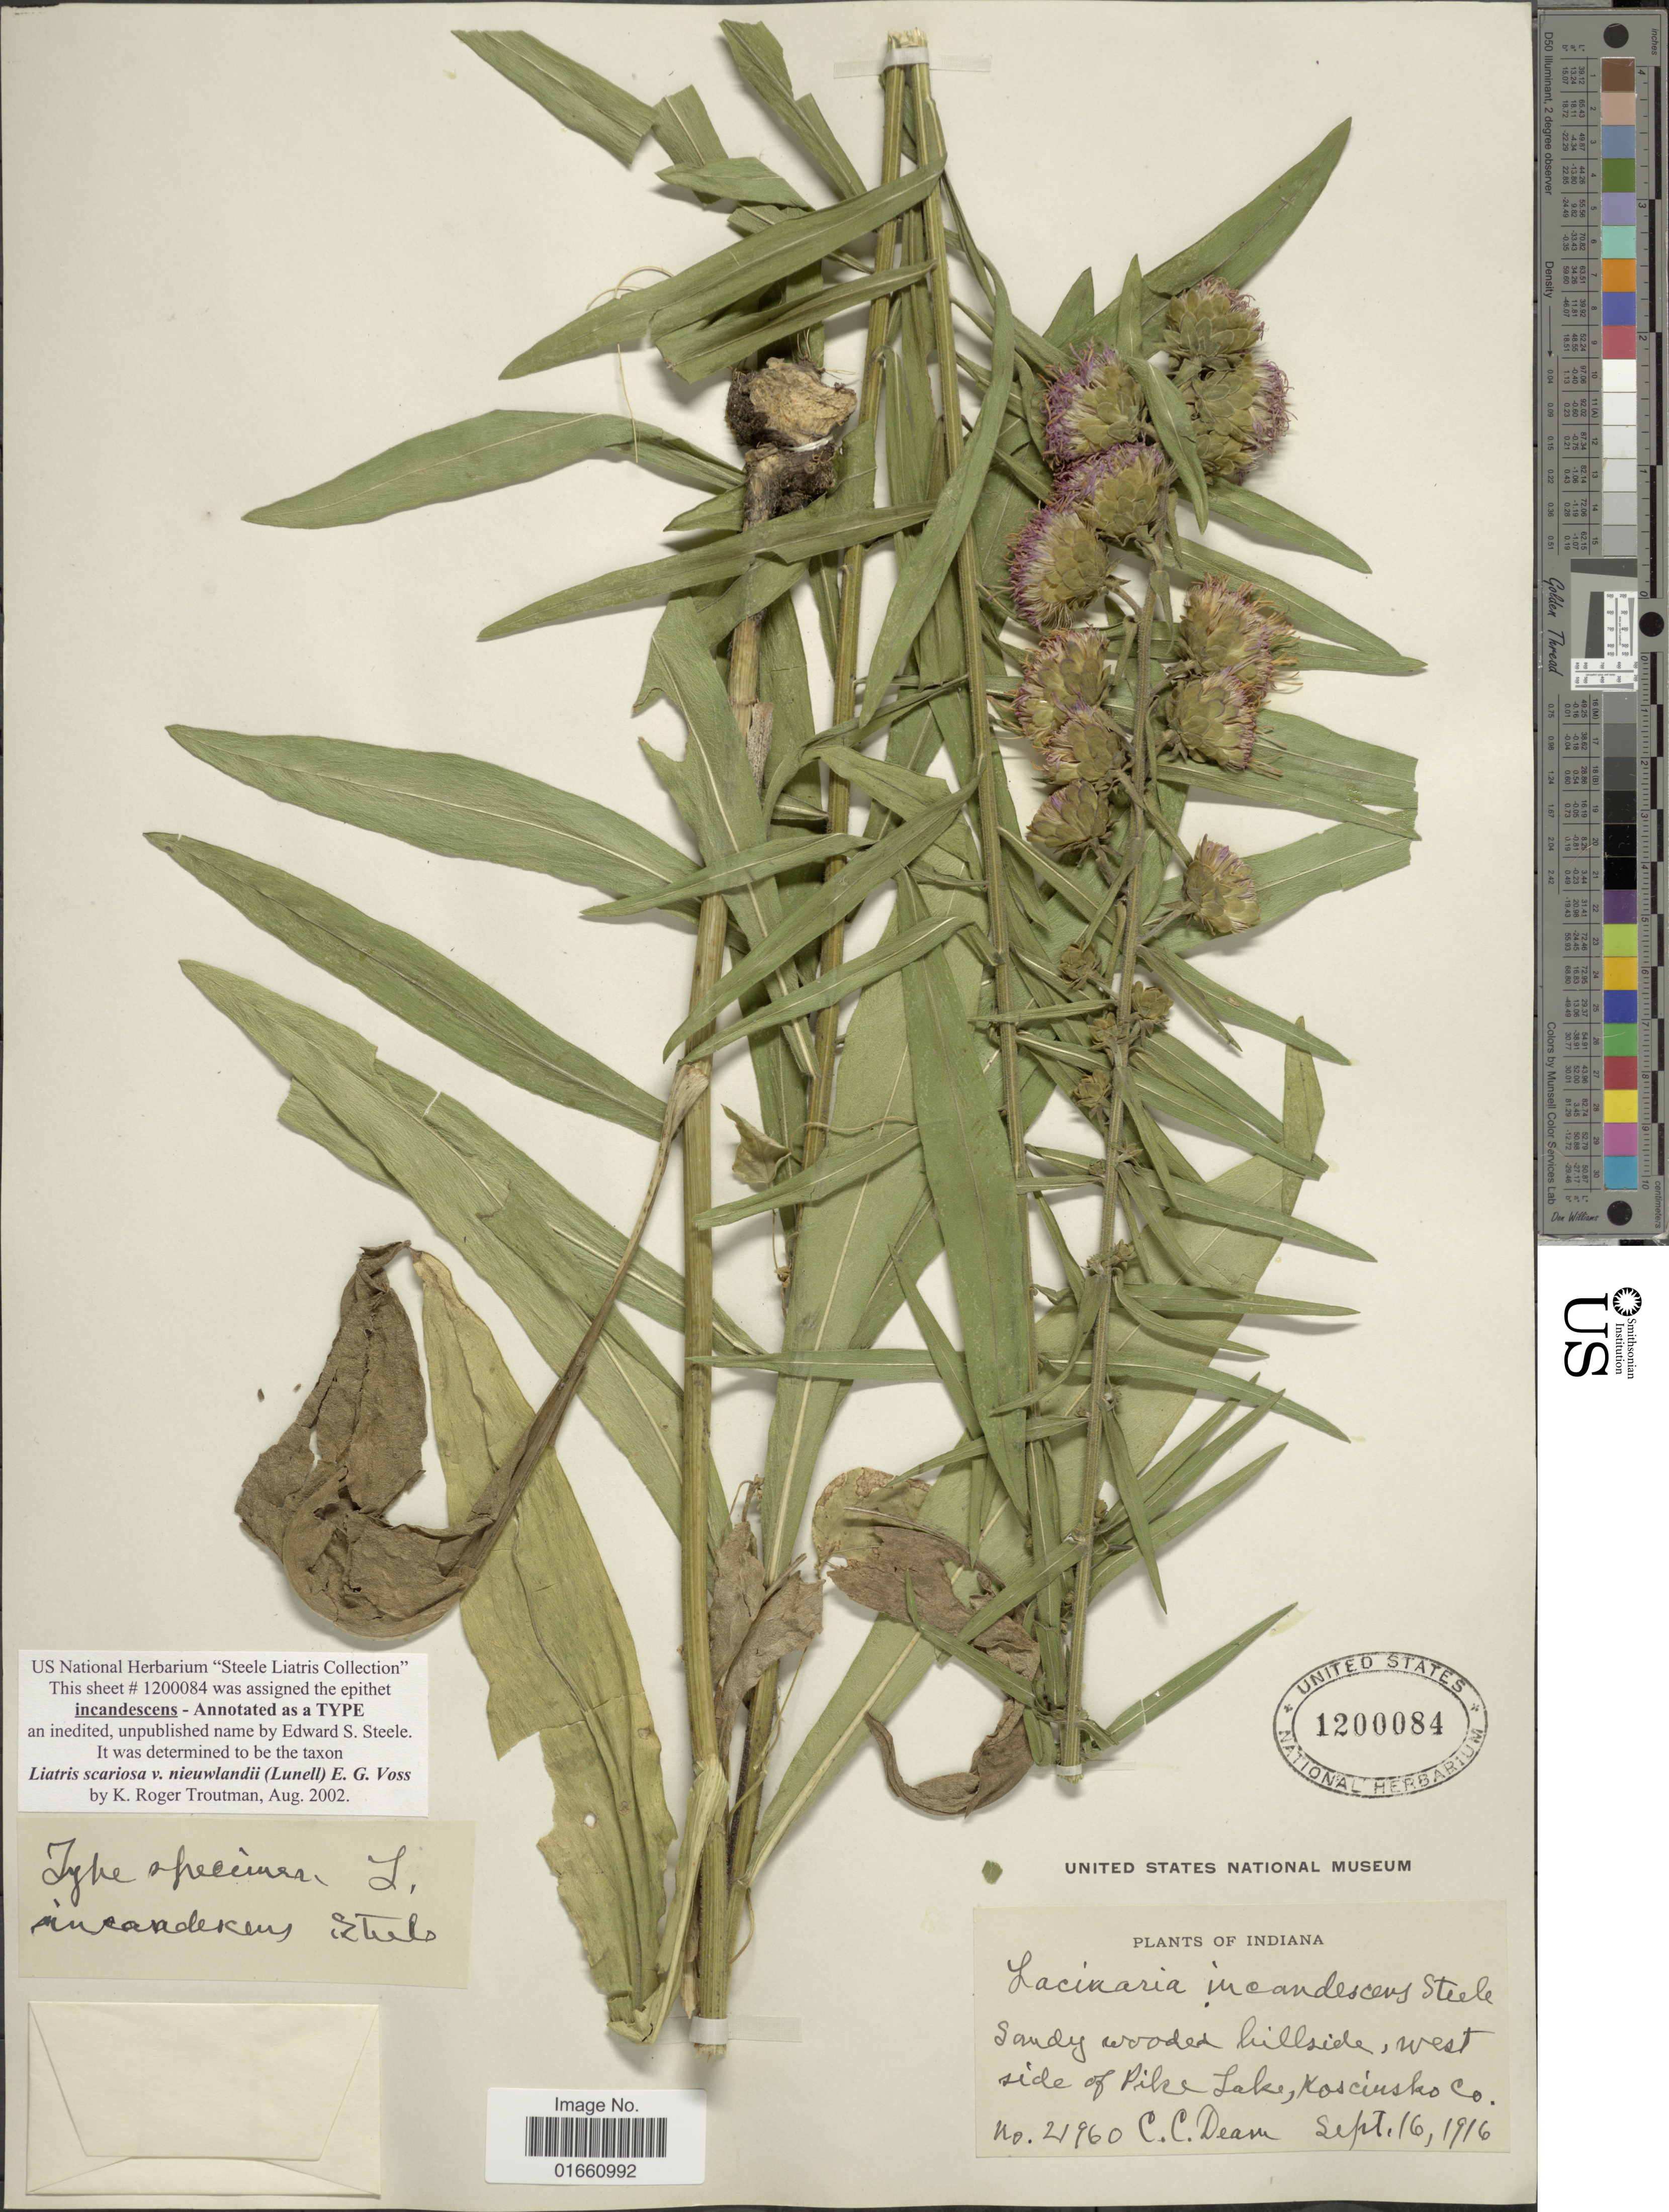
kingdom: Plantae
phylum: Tracheophyta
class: Magnoliopsida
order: Asterales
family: Asteraceae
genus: Liatris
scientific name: Liatris scariosa var. nieuwlandii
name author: (Lunell) E.G. Voss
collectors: C. C. Deam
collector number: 21960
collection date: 1916-09-16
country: United States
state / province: Indiana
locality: Sandy wooded hillside, west side of Pike Lake, Koscinsko Co.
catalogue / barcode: US 1200084